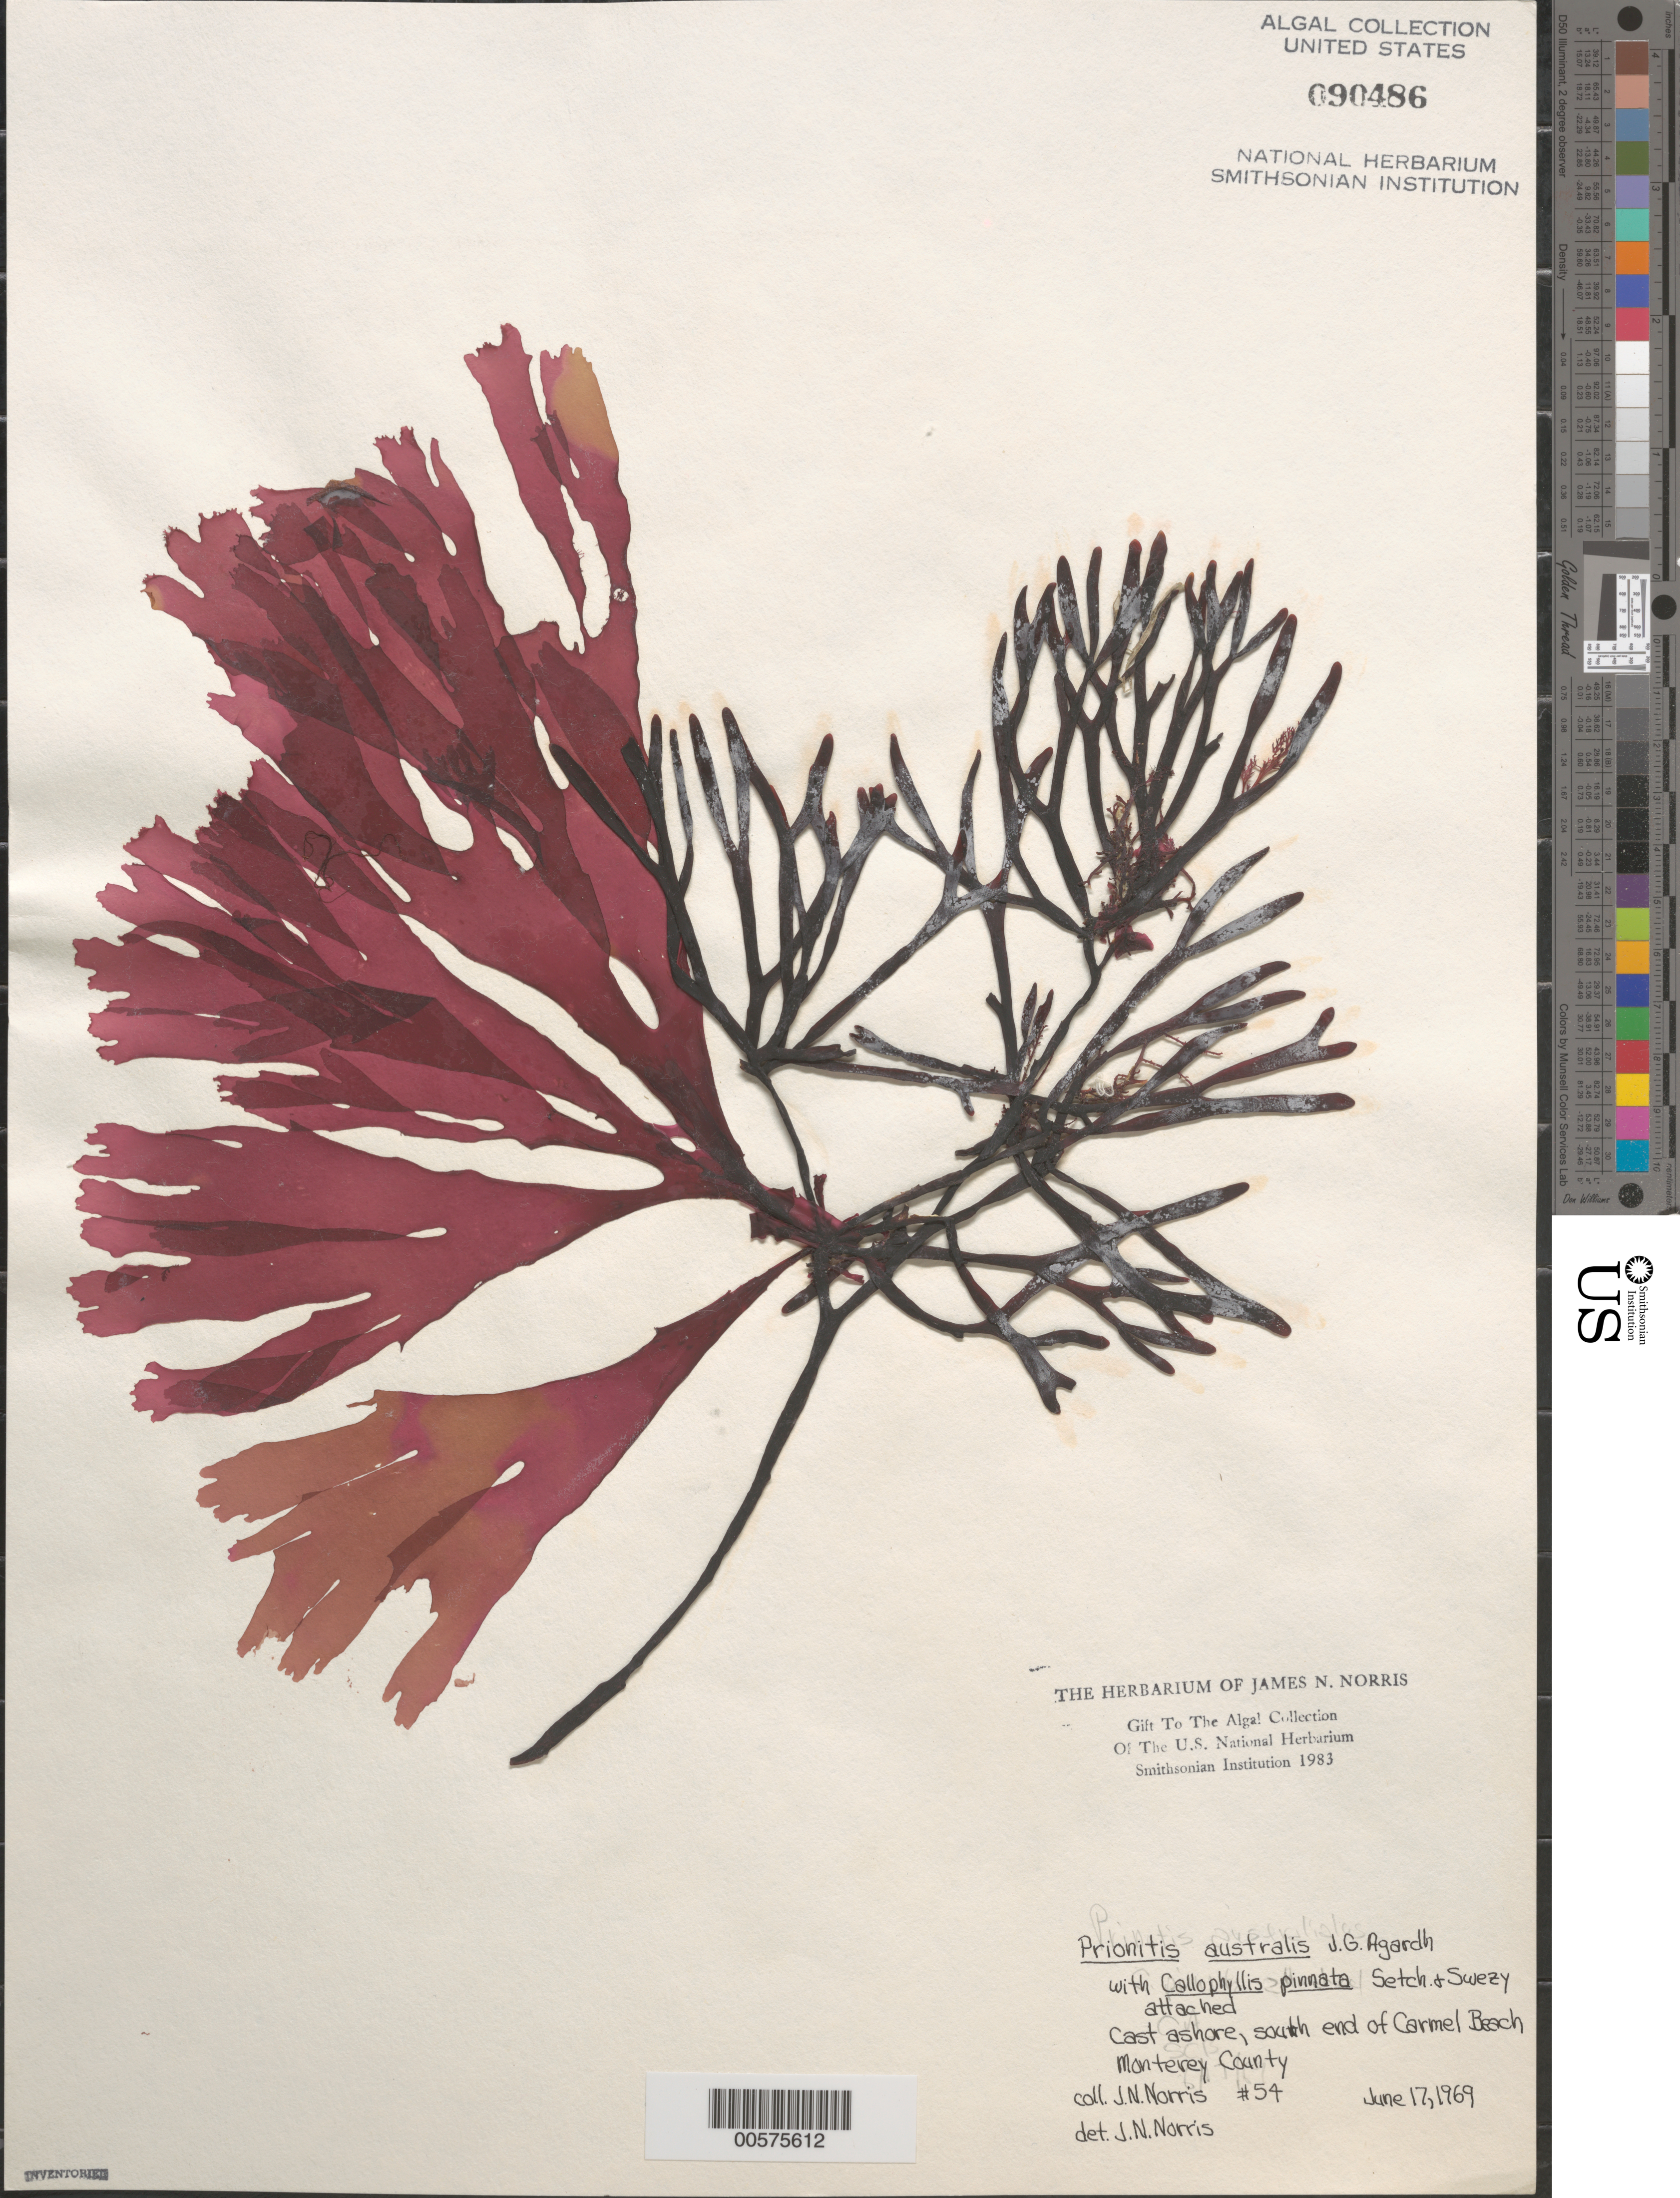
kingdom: Plantae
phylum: Rhodophyta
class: Florideophyceae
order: Cryptonemiales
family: Cryptonemiaceae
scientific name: Prionitis australis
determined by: Norris, James N.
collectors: J. N. Norris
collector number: JN-54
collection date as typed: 17 Jun 1969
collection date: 1969-06-17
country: United States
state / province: California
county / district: Monterey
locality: Carmel Beach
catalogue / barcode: US 90486